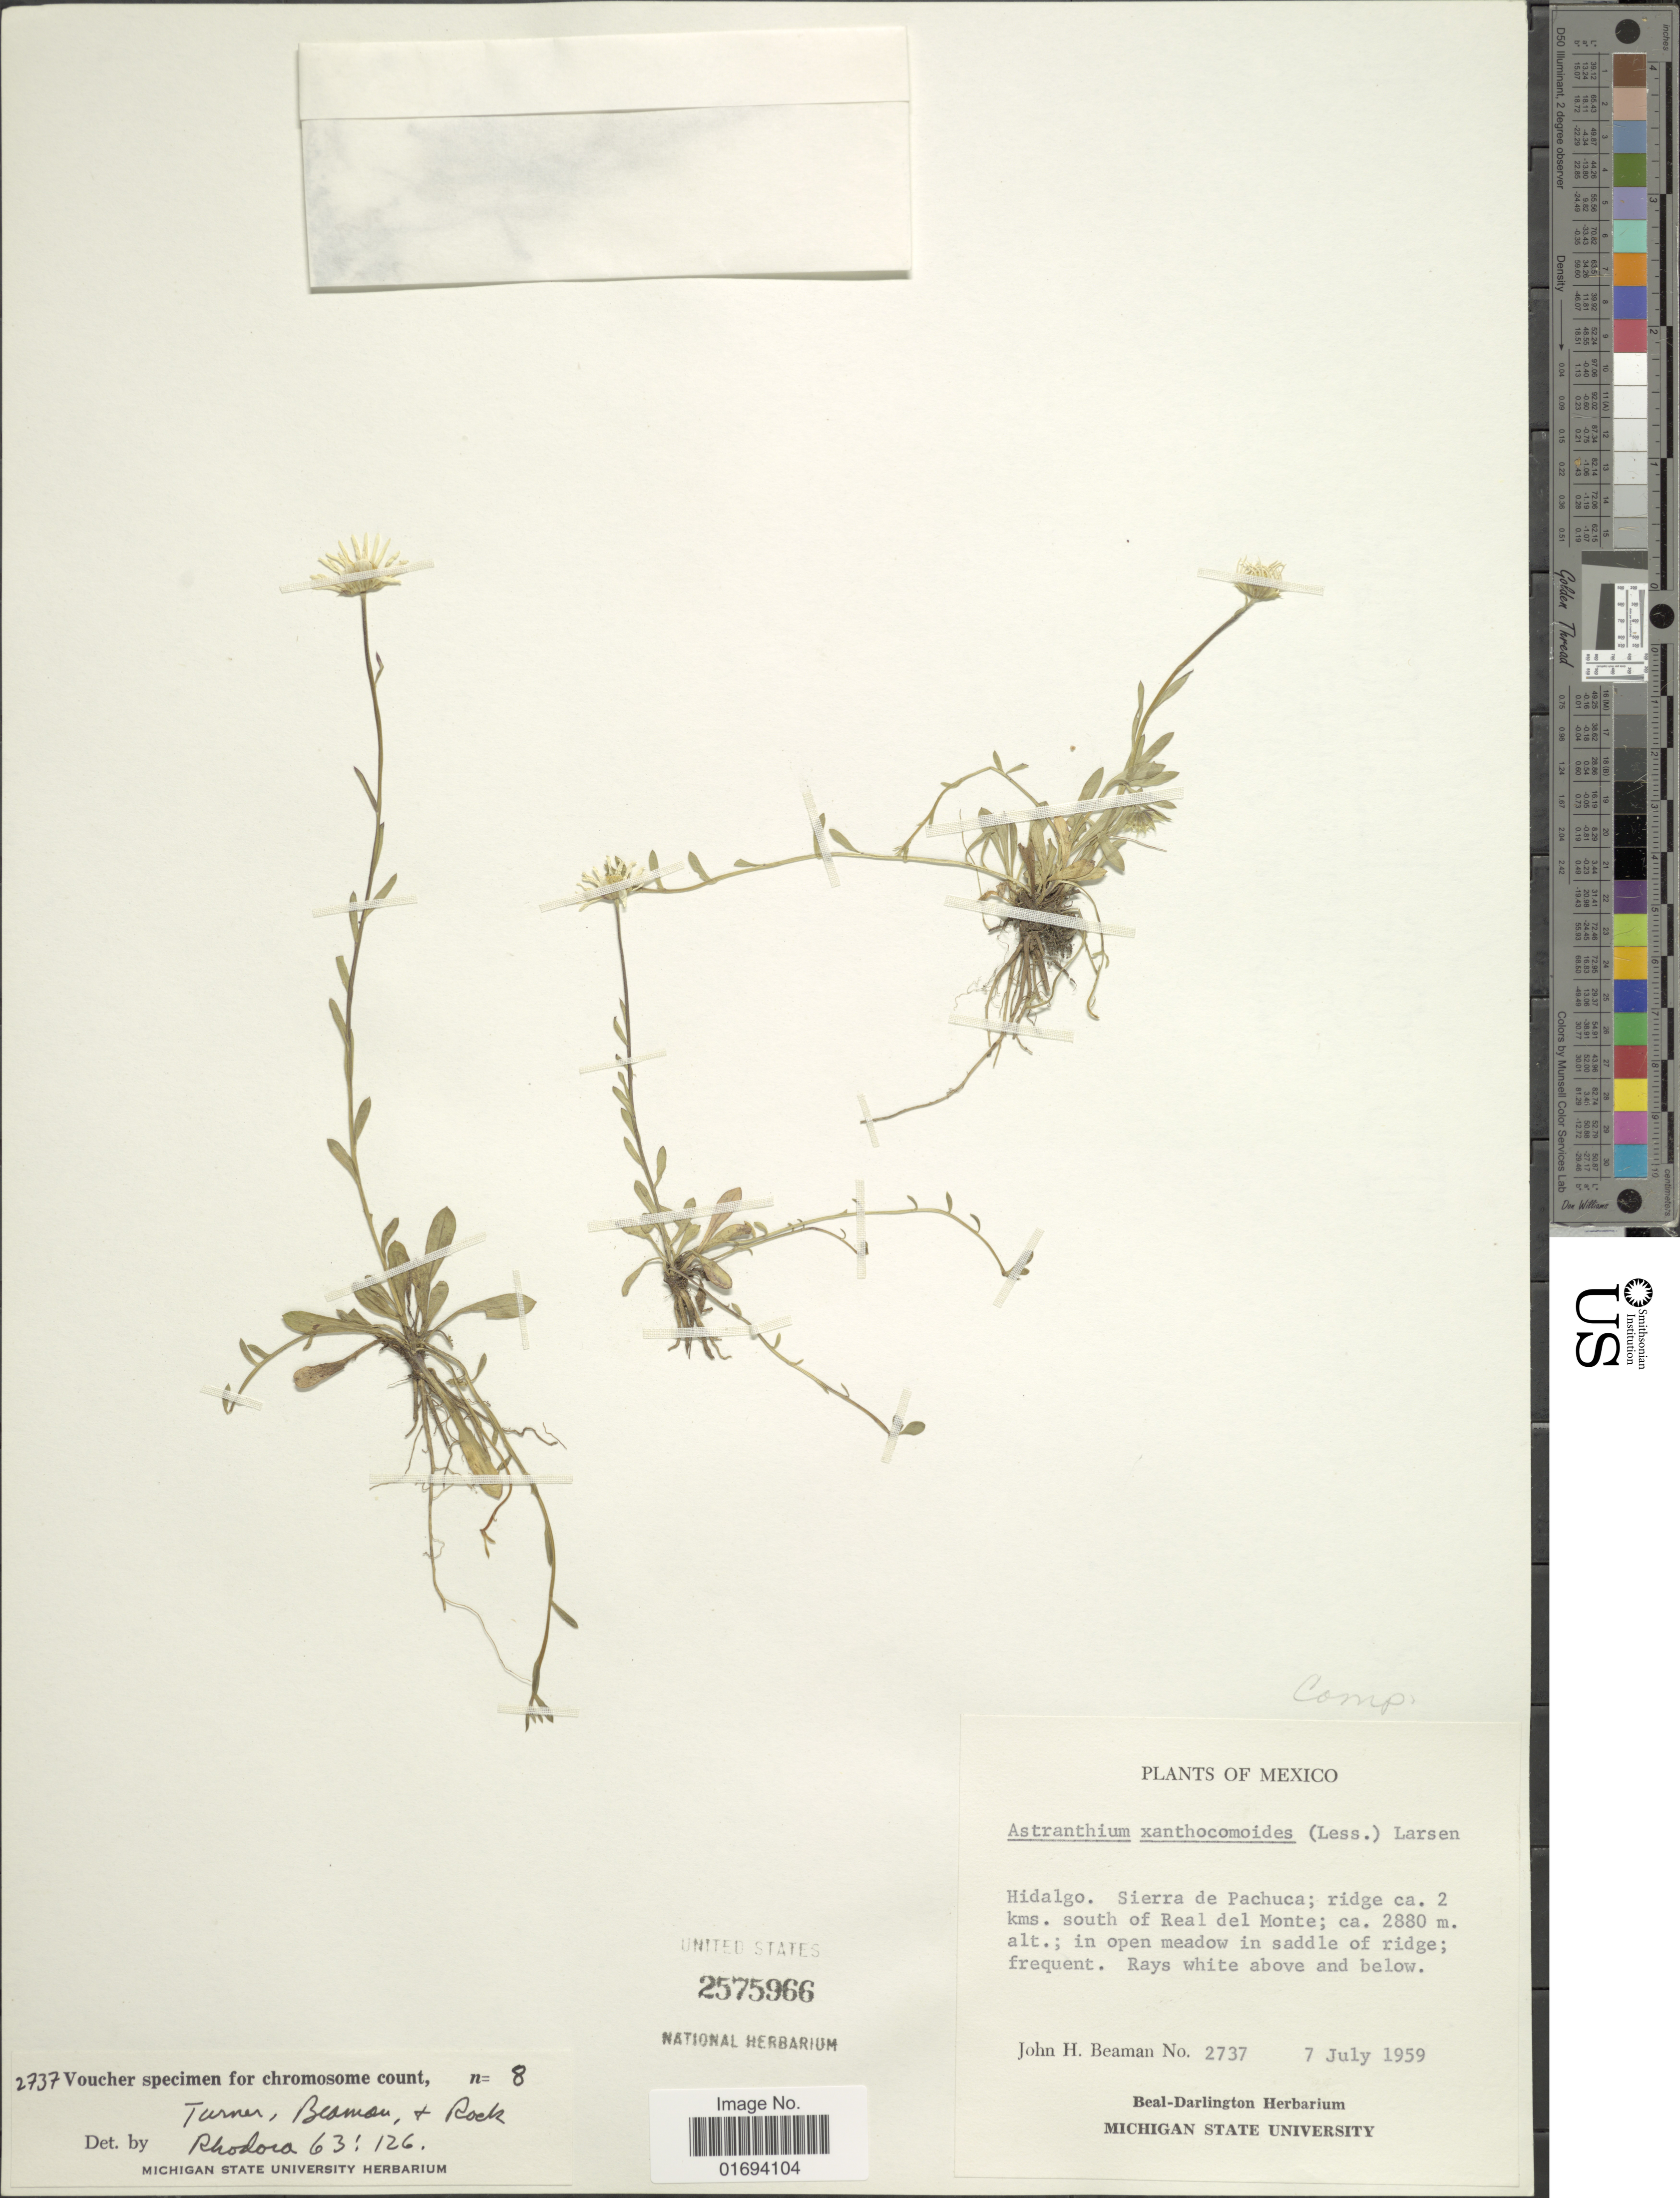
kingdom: Plantae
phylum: Tracheophyta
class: Magnoliopsida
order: Asterales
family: Asteraceae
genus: Astranthium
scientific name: Astranthium xanthocomoides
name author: (Less.) Larsen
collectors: J. H. Beaman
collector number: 2737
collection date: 1959-07-07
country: Mexico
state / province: Hidalgo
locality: Mexico. Hidalgo. Sierra de Pachuca; ridge ca. 2 kms. south of Real del Monte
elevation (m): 2880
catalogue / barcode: US 2575966